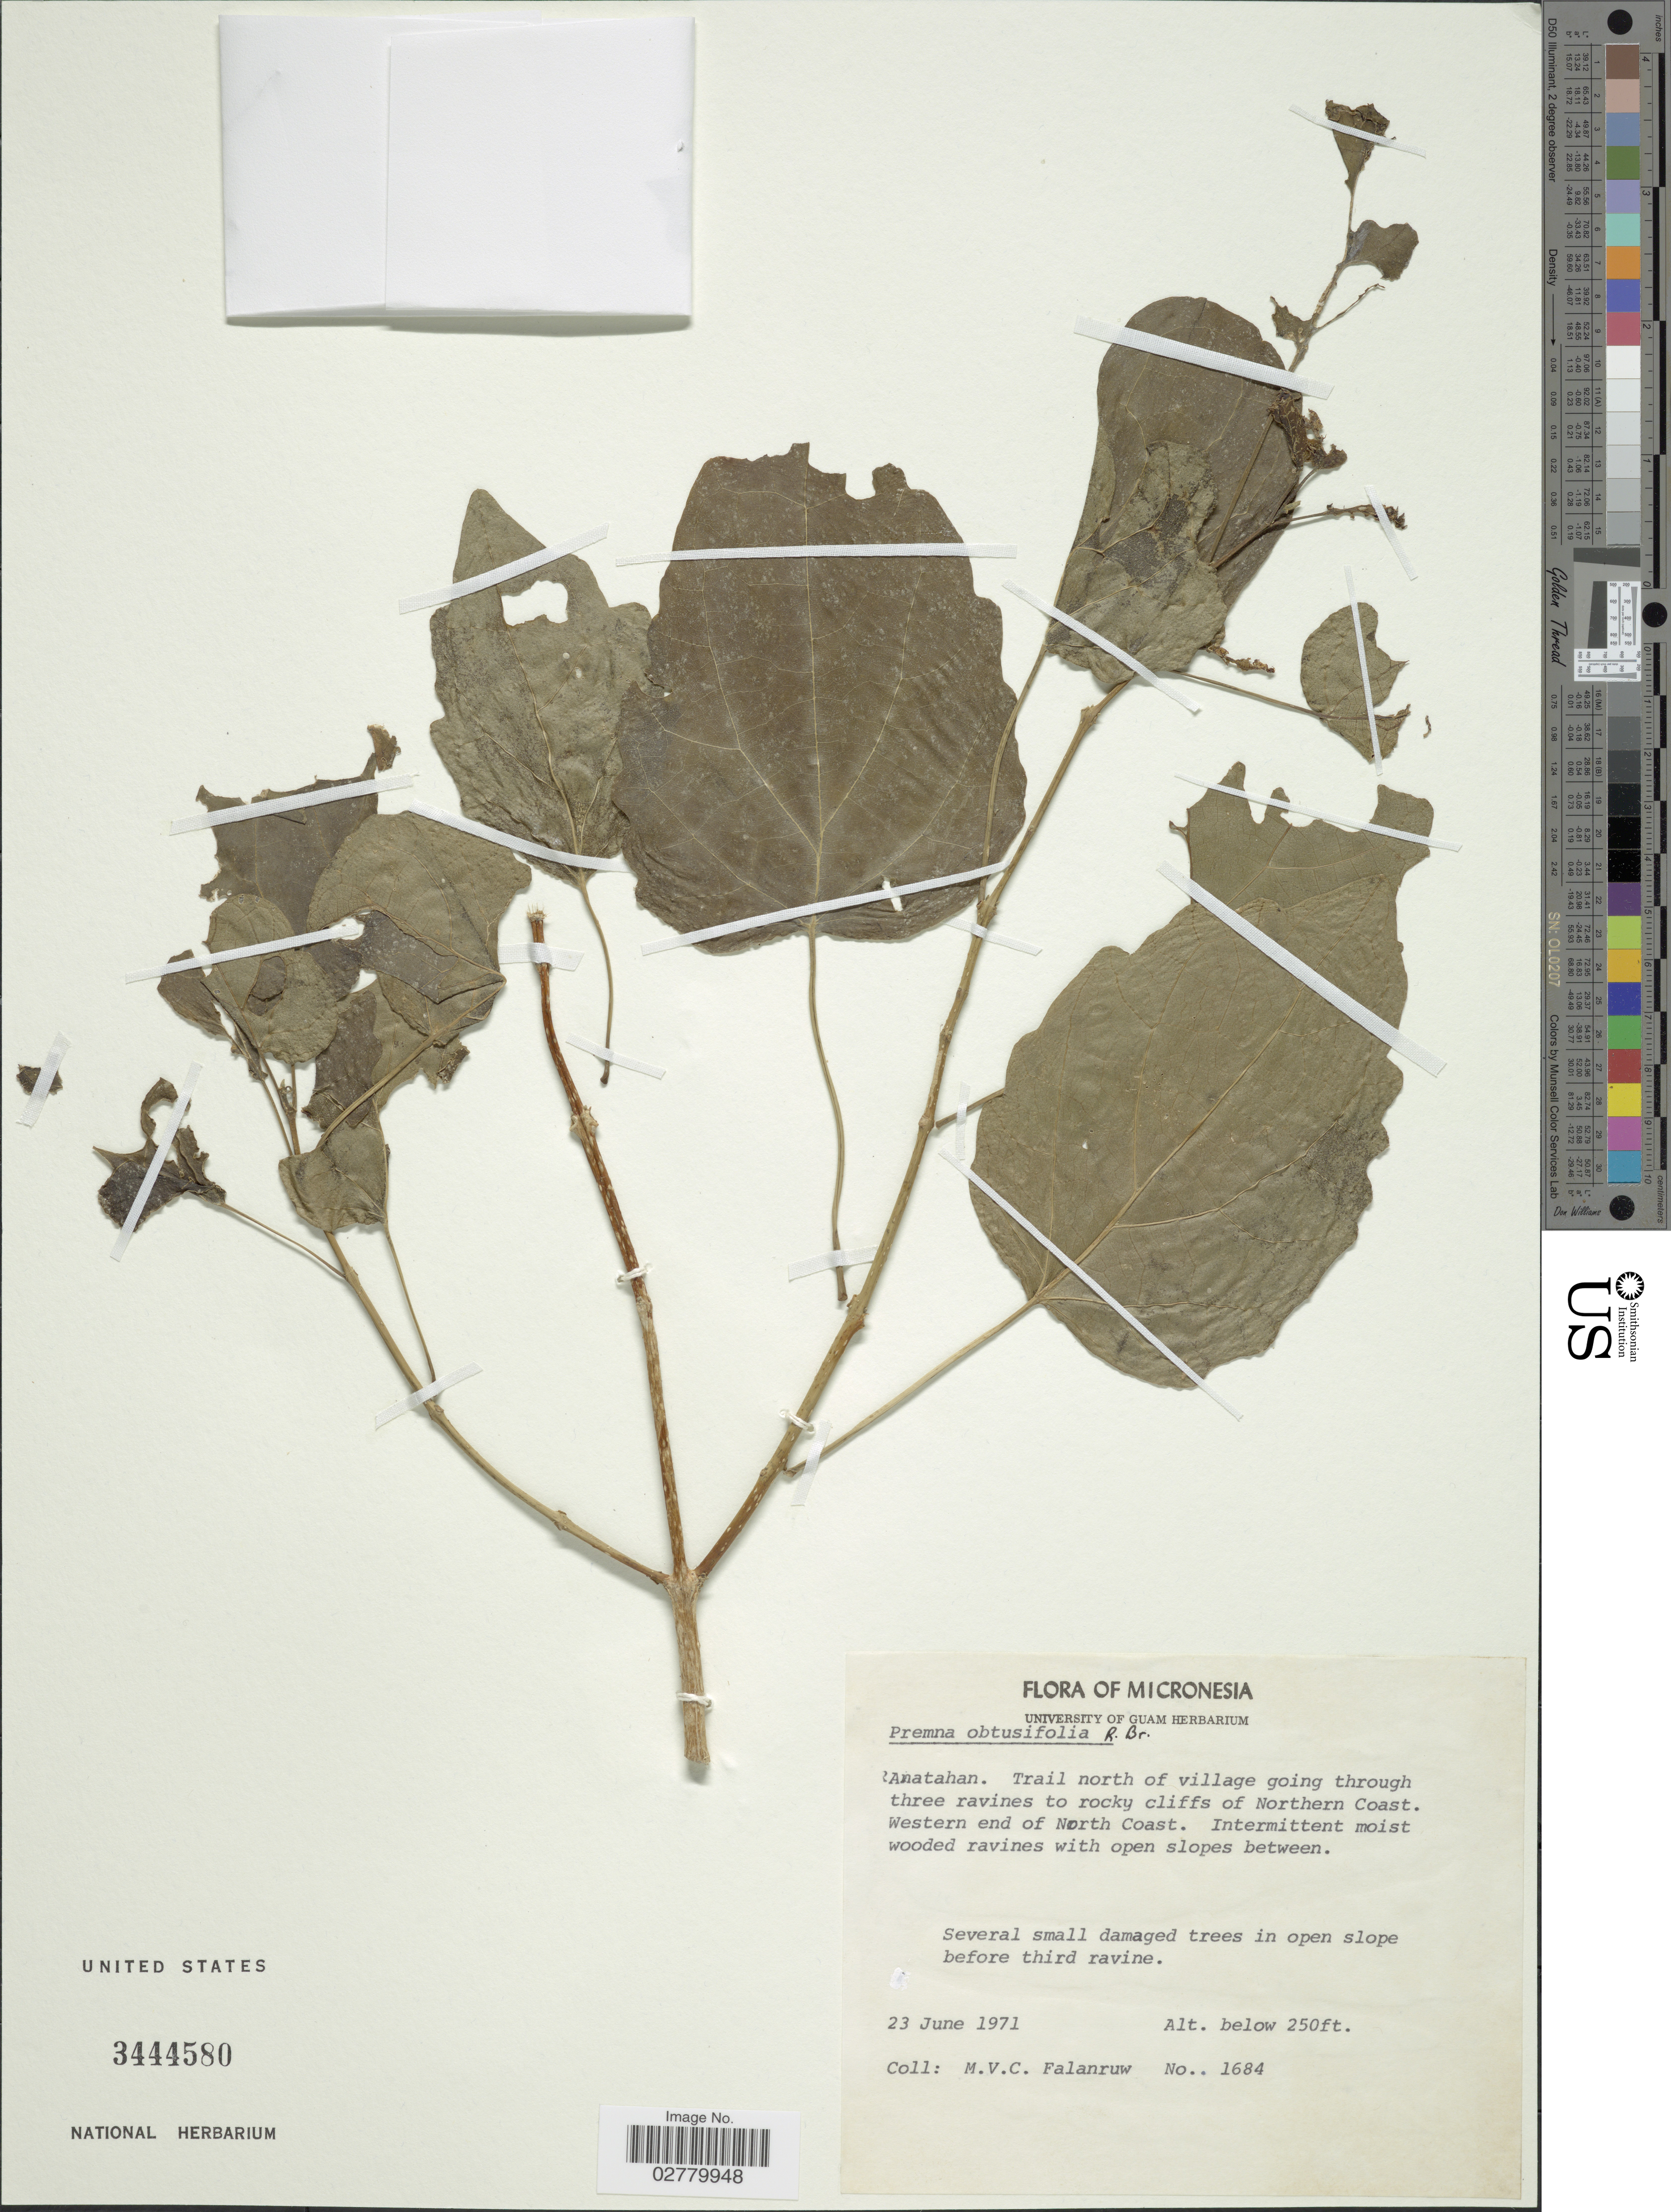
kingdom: Plantae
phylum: Tracheophyta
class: Magnoliopsida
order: Lamiales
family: Lamiaceae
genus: Premna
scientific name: Premna obtusifolia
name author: R. Br.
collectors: M. V. Falanruw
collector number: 1684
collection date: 1971-06-23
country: Northern Mariana Islands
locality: Micronesia. Anatahan. Trail north of village going through three ravines to rocky cliffs of Northern Coast. Western end of North Coast.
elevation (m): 76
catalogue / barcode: US 3444580